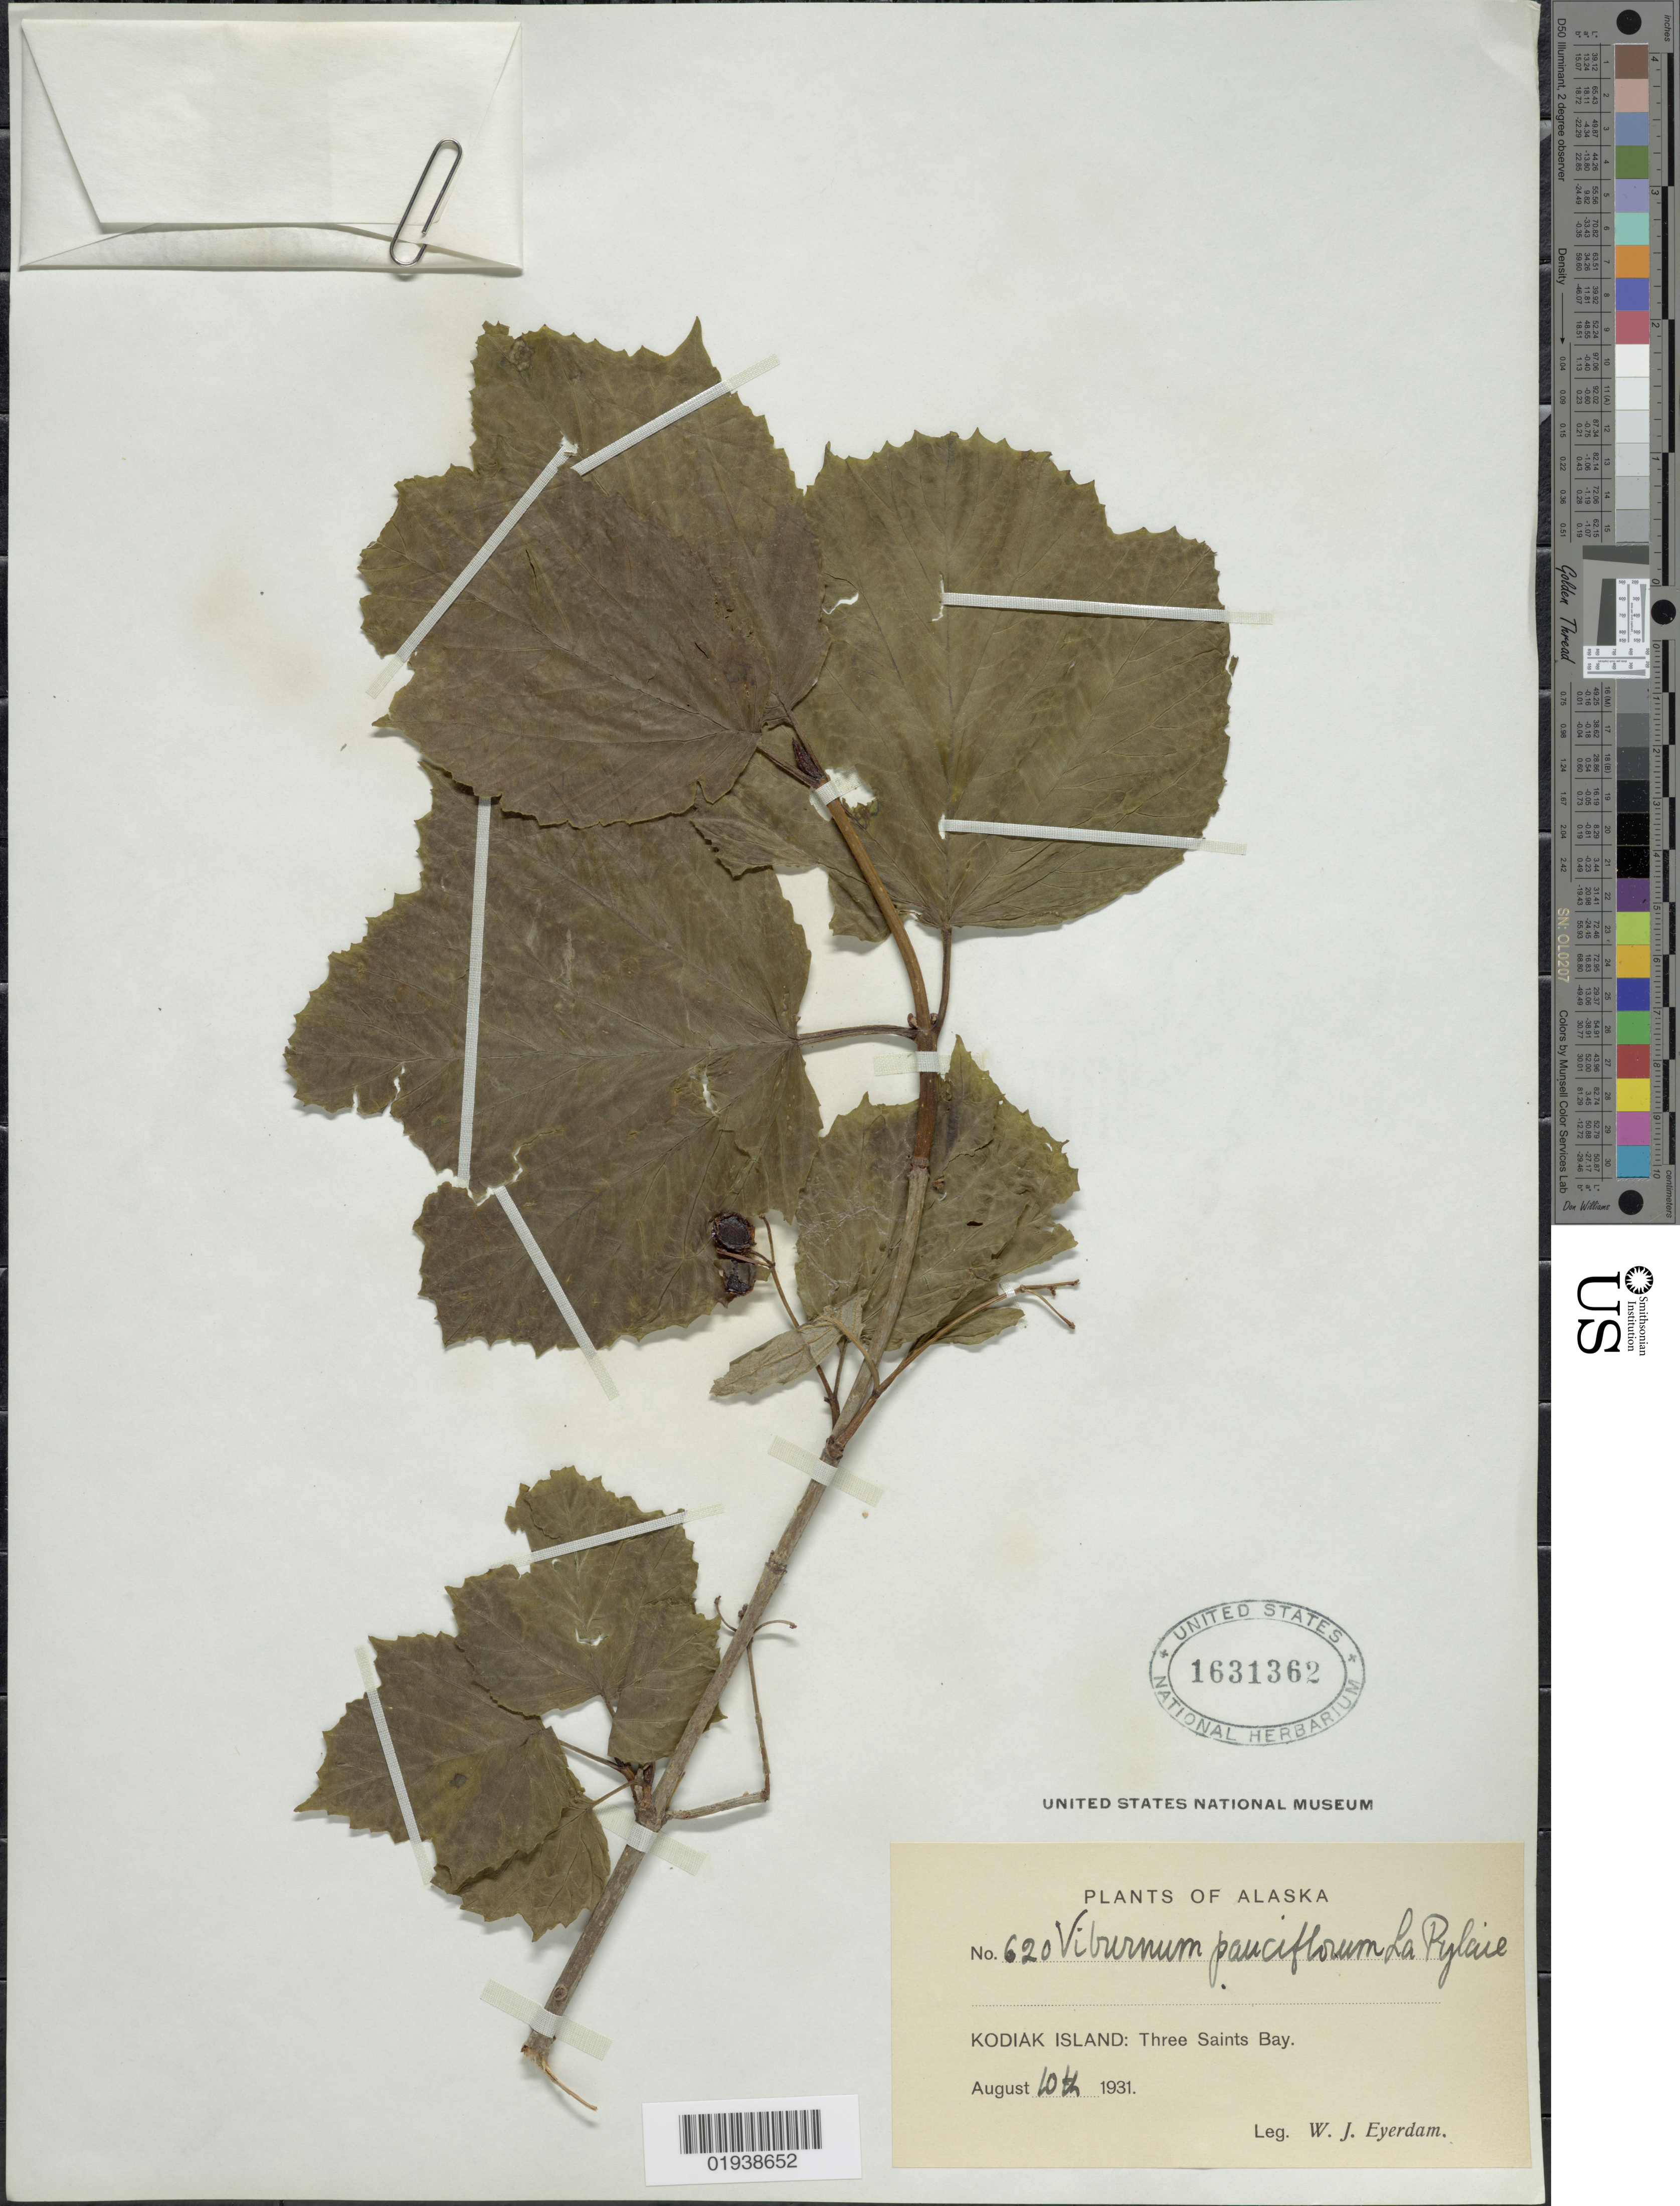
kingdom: Plantae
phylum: Tracheophyta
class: Magnoliopsida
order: Dipsacales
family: Viburnaceae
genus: Viburnum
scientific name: Viburnum edule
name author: (Michx.) Raf.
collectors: W. J. Eyerdam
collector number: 620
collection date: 1931-08-10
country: United States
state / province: Alaska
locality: Kodiak Island: Three Saints Bay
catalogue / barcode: US 1631362